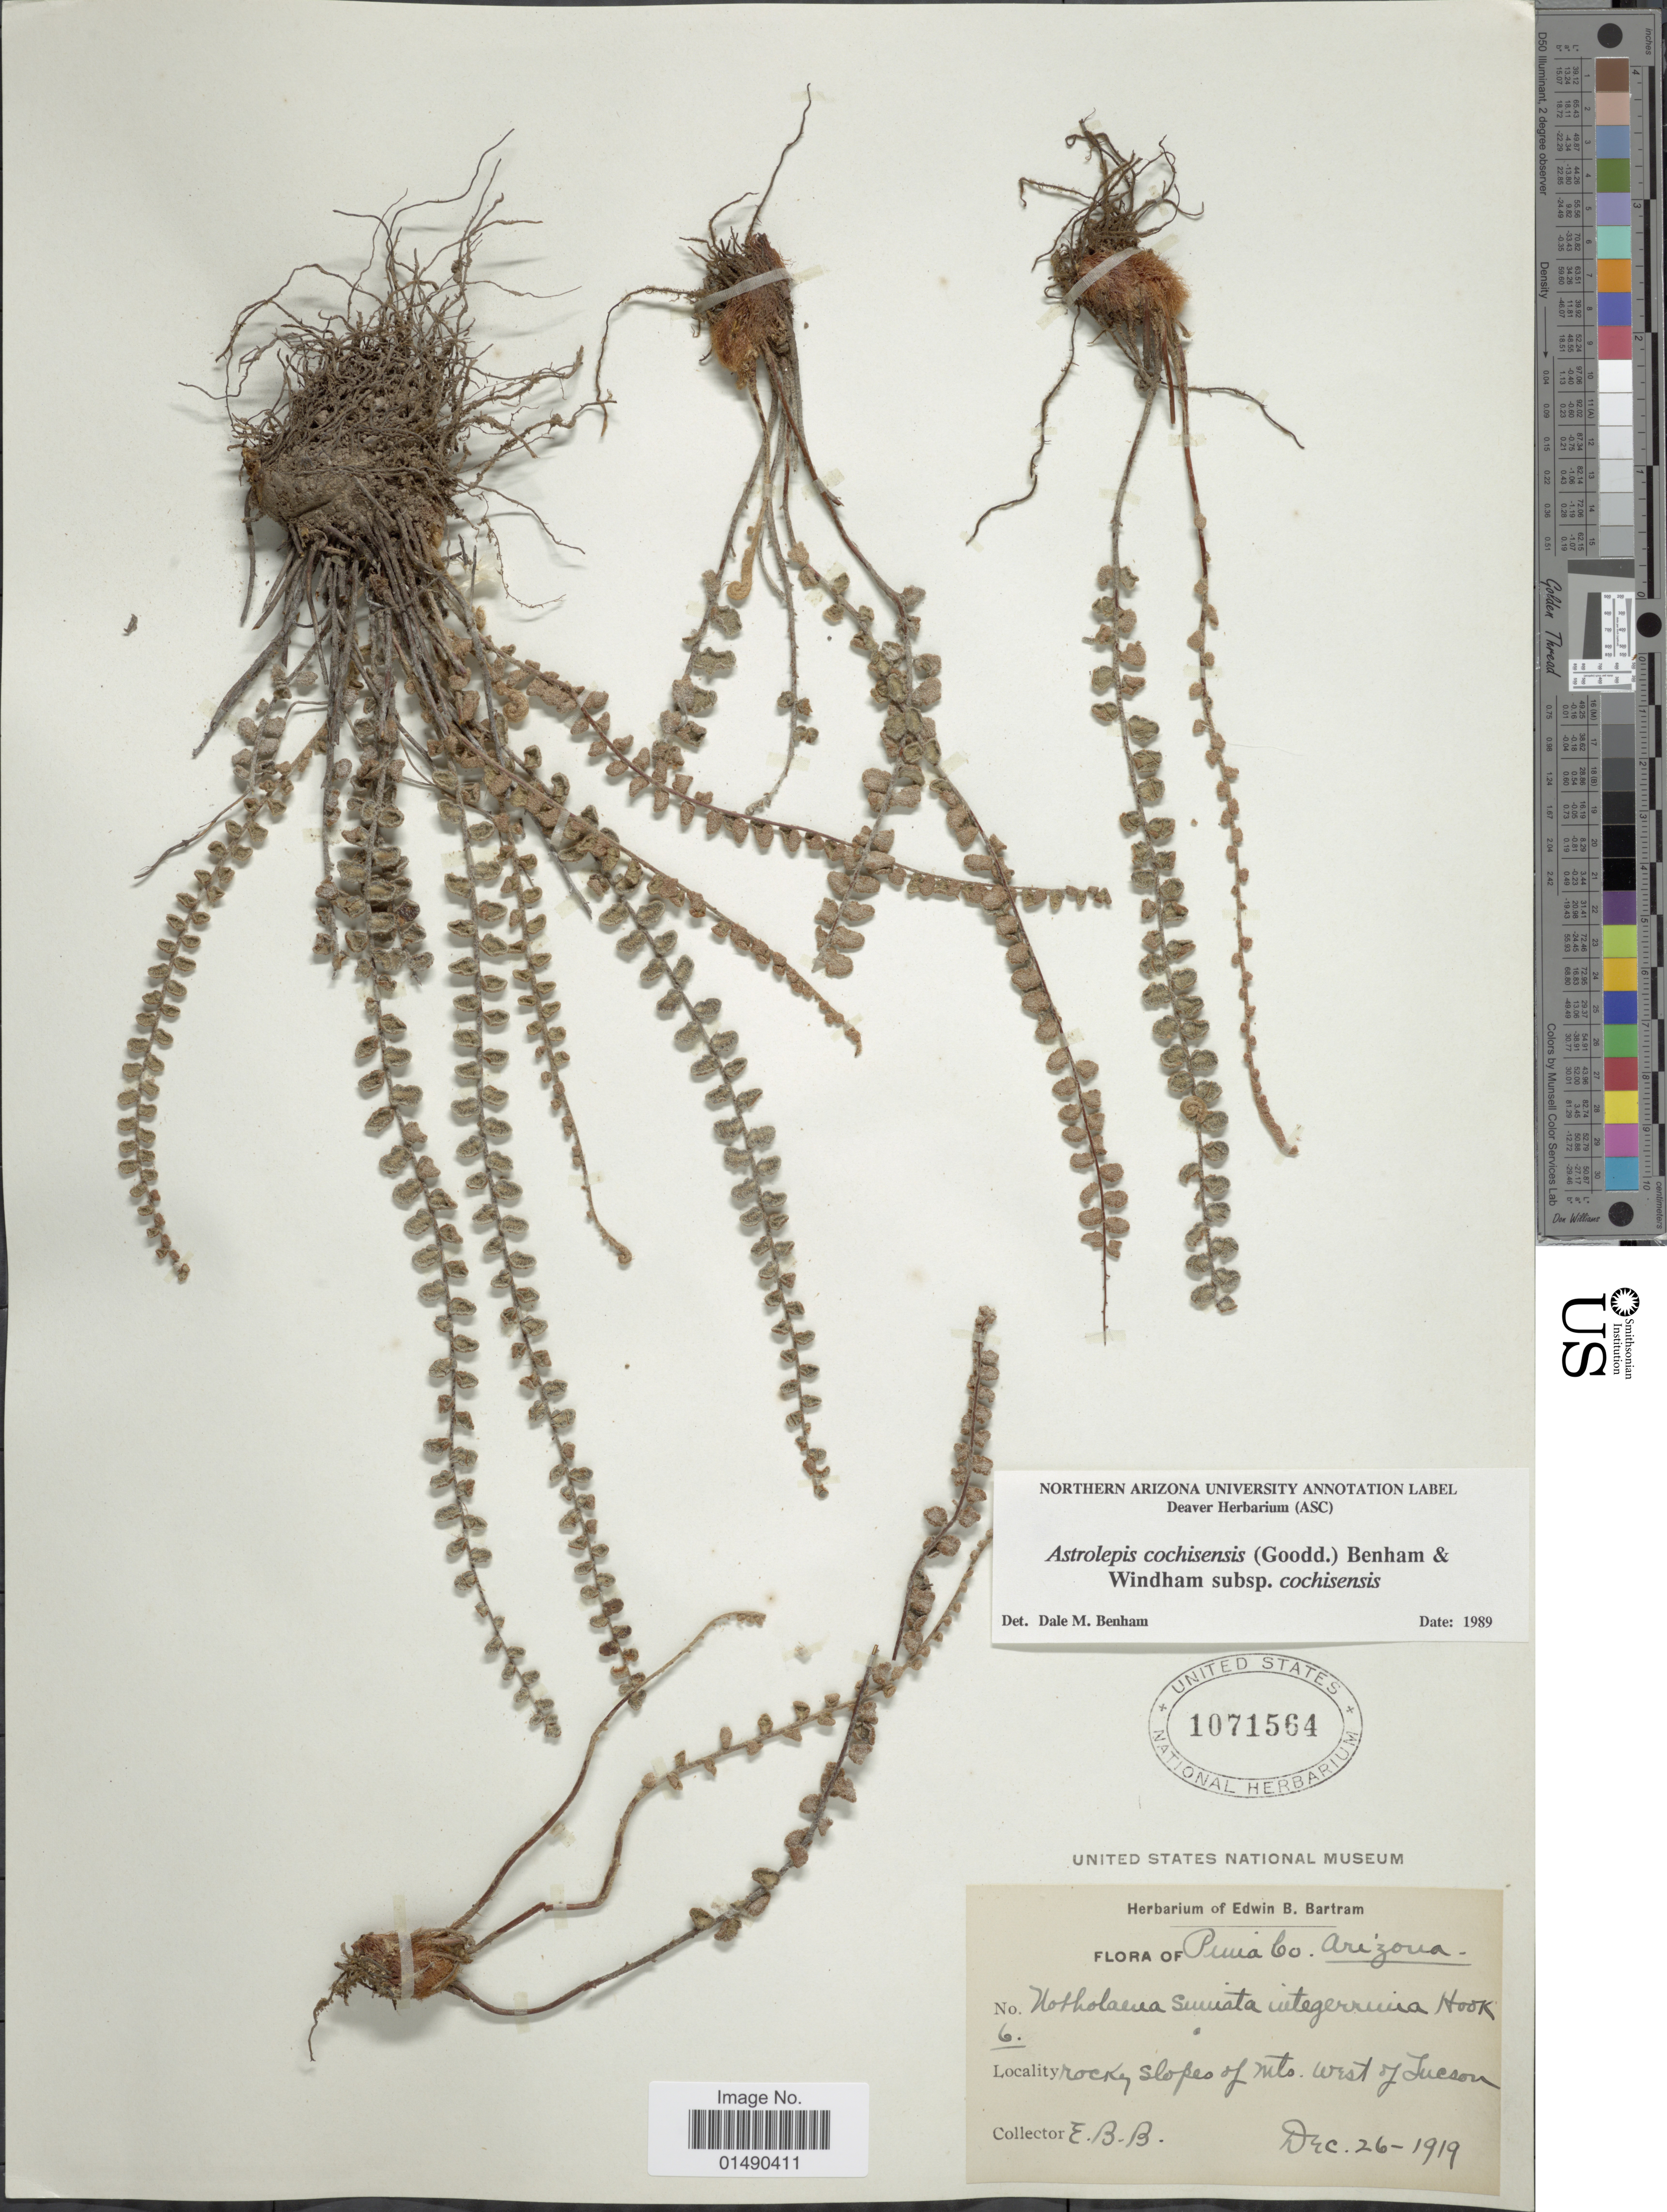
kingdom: Plantae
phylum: Tracheophyta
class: Polypodiopsida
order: Polypodiales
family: Pteridaceae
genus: Astrolepis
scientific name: Astrolepis cochisensis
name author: (C.O. Goodd.) D.M. Benham & Windham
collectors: E. B. Bartram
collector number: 6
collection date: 1919-12-26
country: United States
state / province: Arizona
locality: Rocky slopes of Mts. West of Tucson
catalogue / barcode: US 1071564